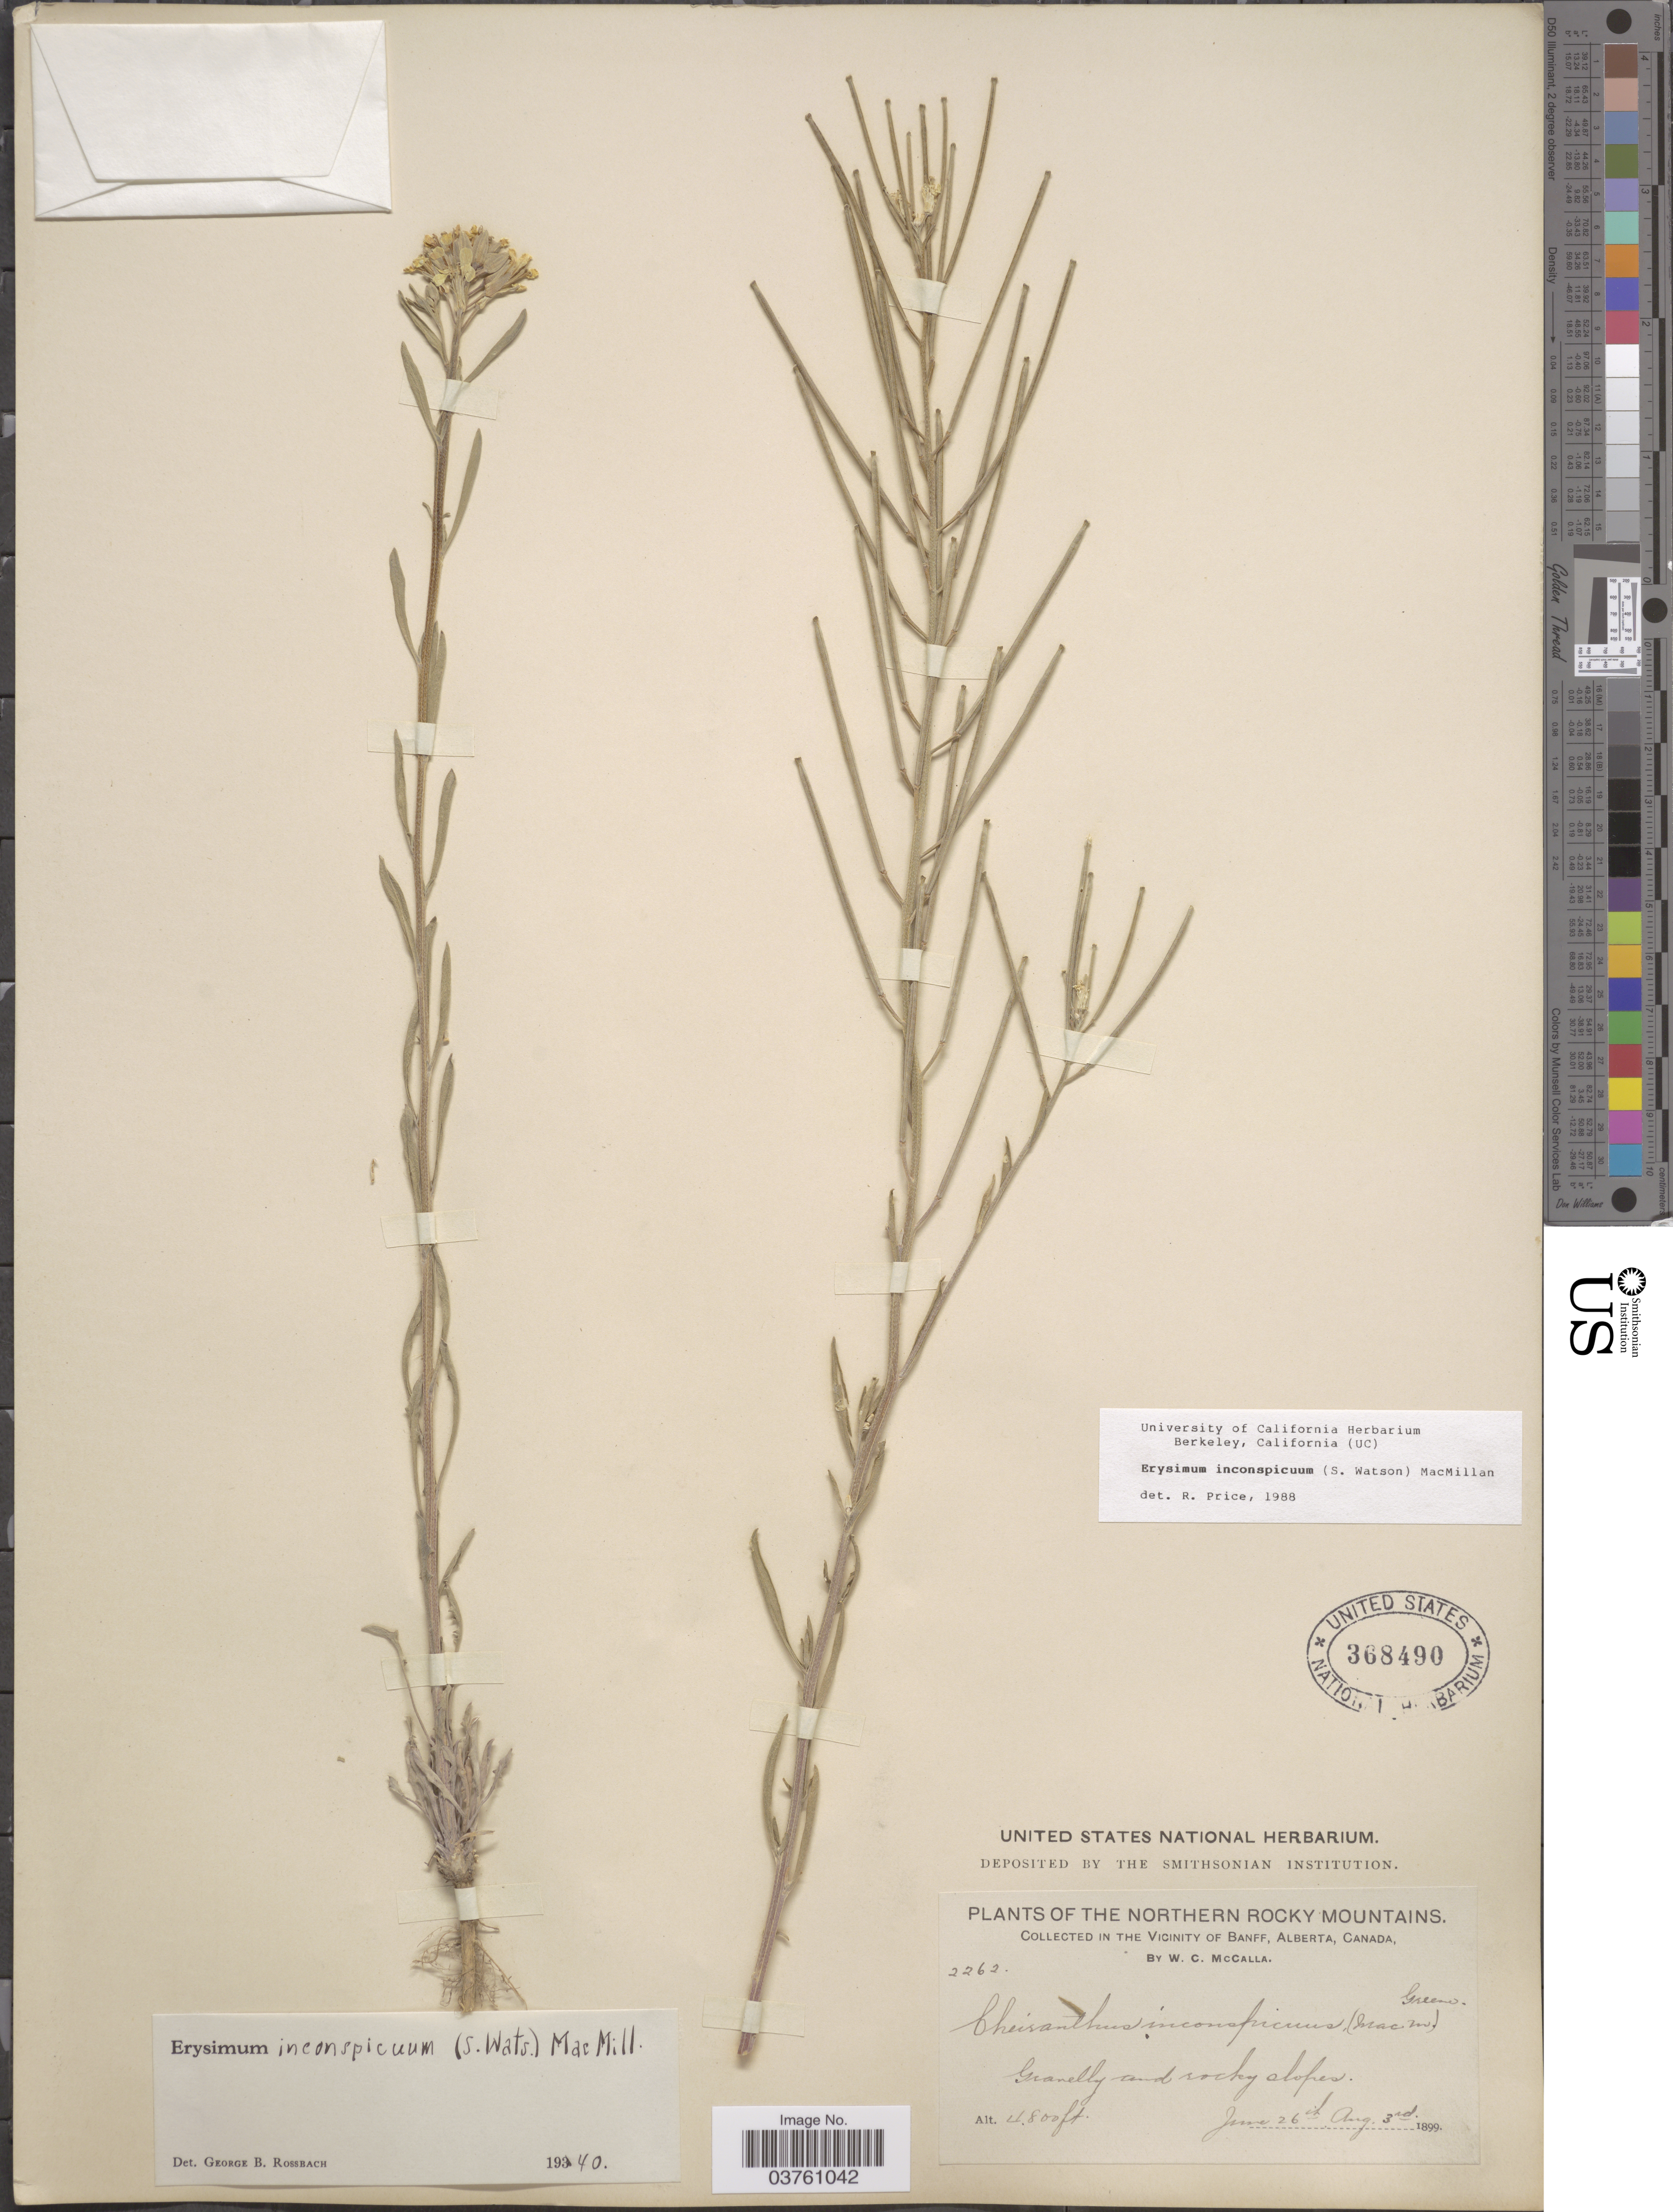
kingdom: Plantae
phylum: Tracheophyta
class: Magnoliopsida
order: Brassicales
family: Brassicaceae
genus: Erysimum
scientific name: Erysimum inconspicuum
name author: (S. Watson) MacMill.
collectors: W. McCalla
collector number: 2262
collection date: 1899-06-26/1899-08-03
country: Canada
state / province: Alberta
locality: The Northern Rocky Mountains. In the Vicinity of Banff, Alberta.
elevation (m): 1463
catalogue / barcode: US 368490